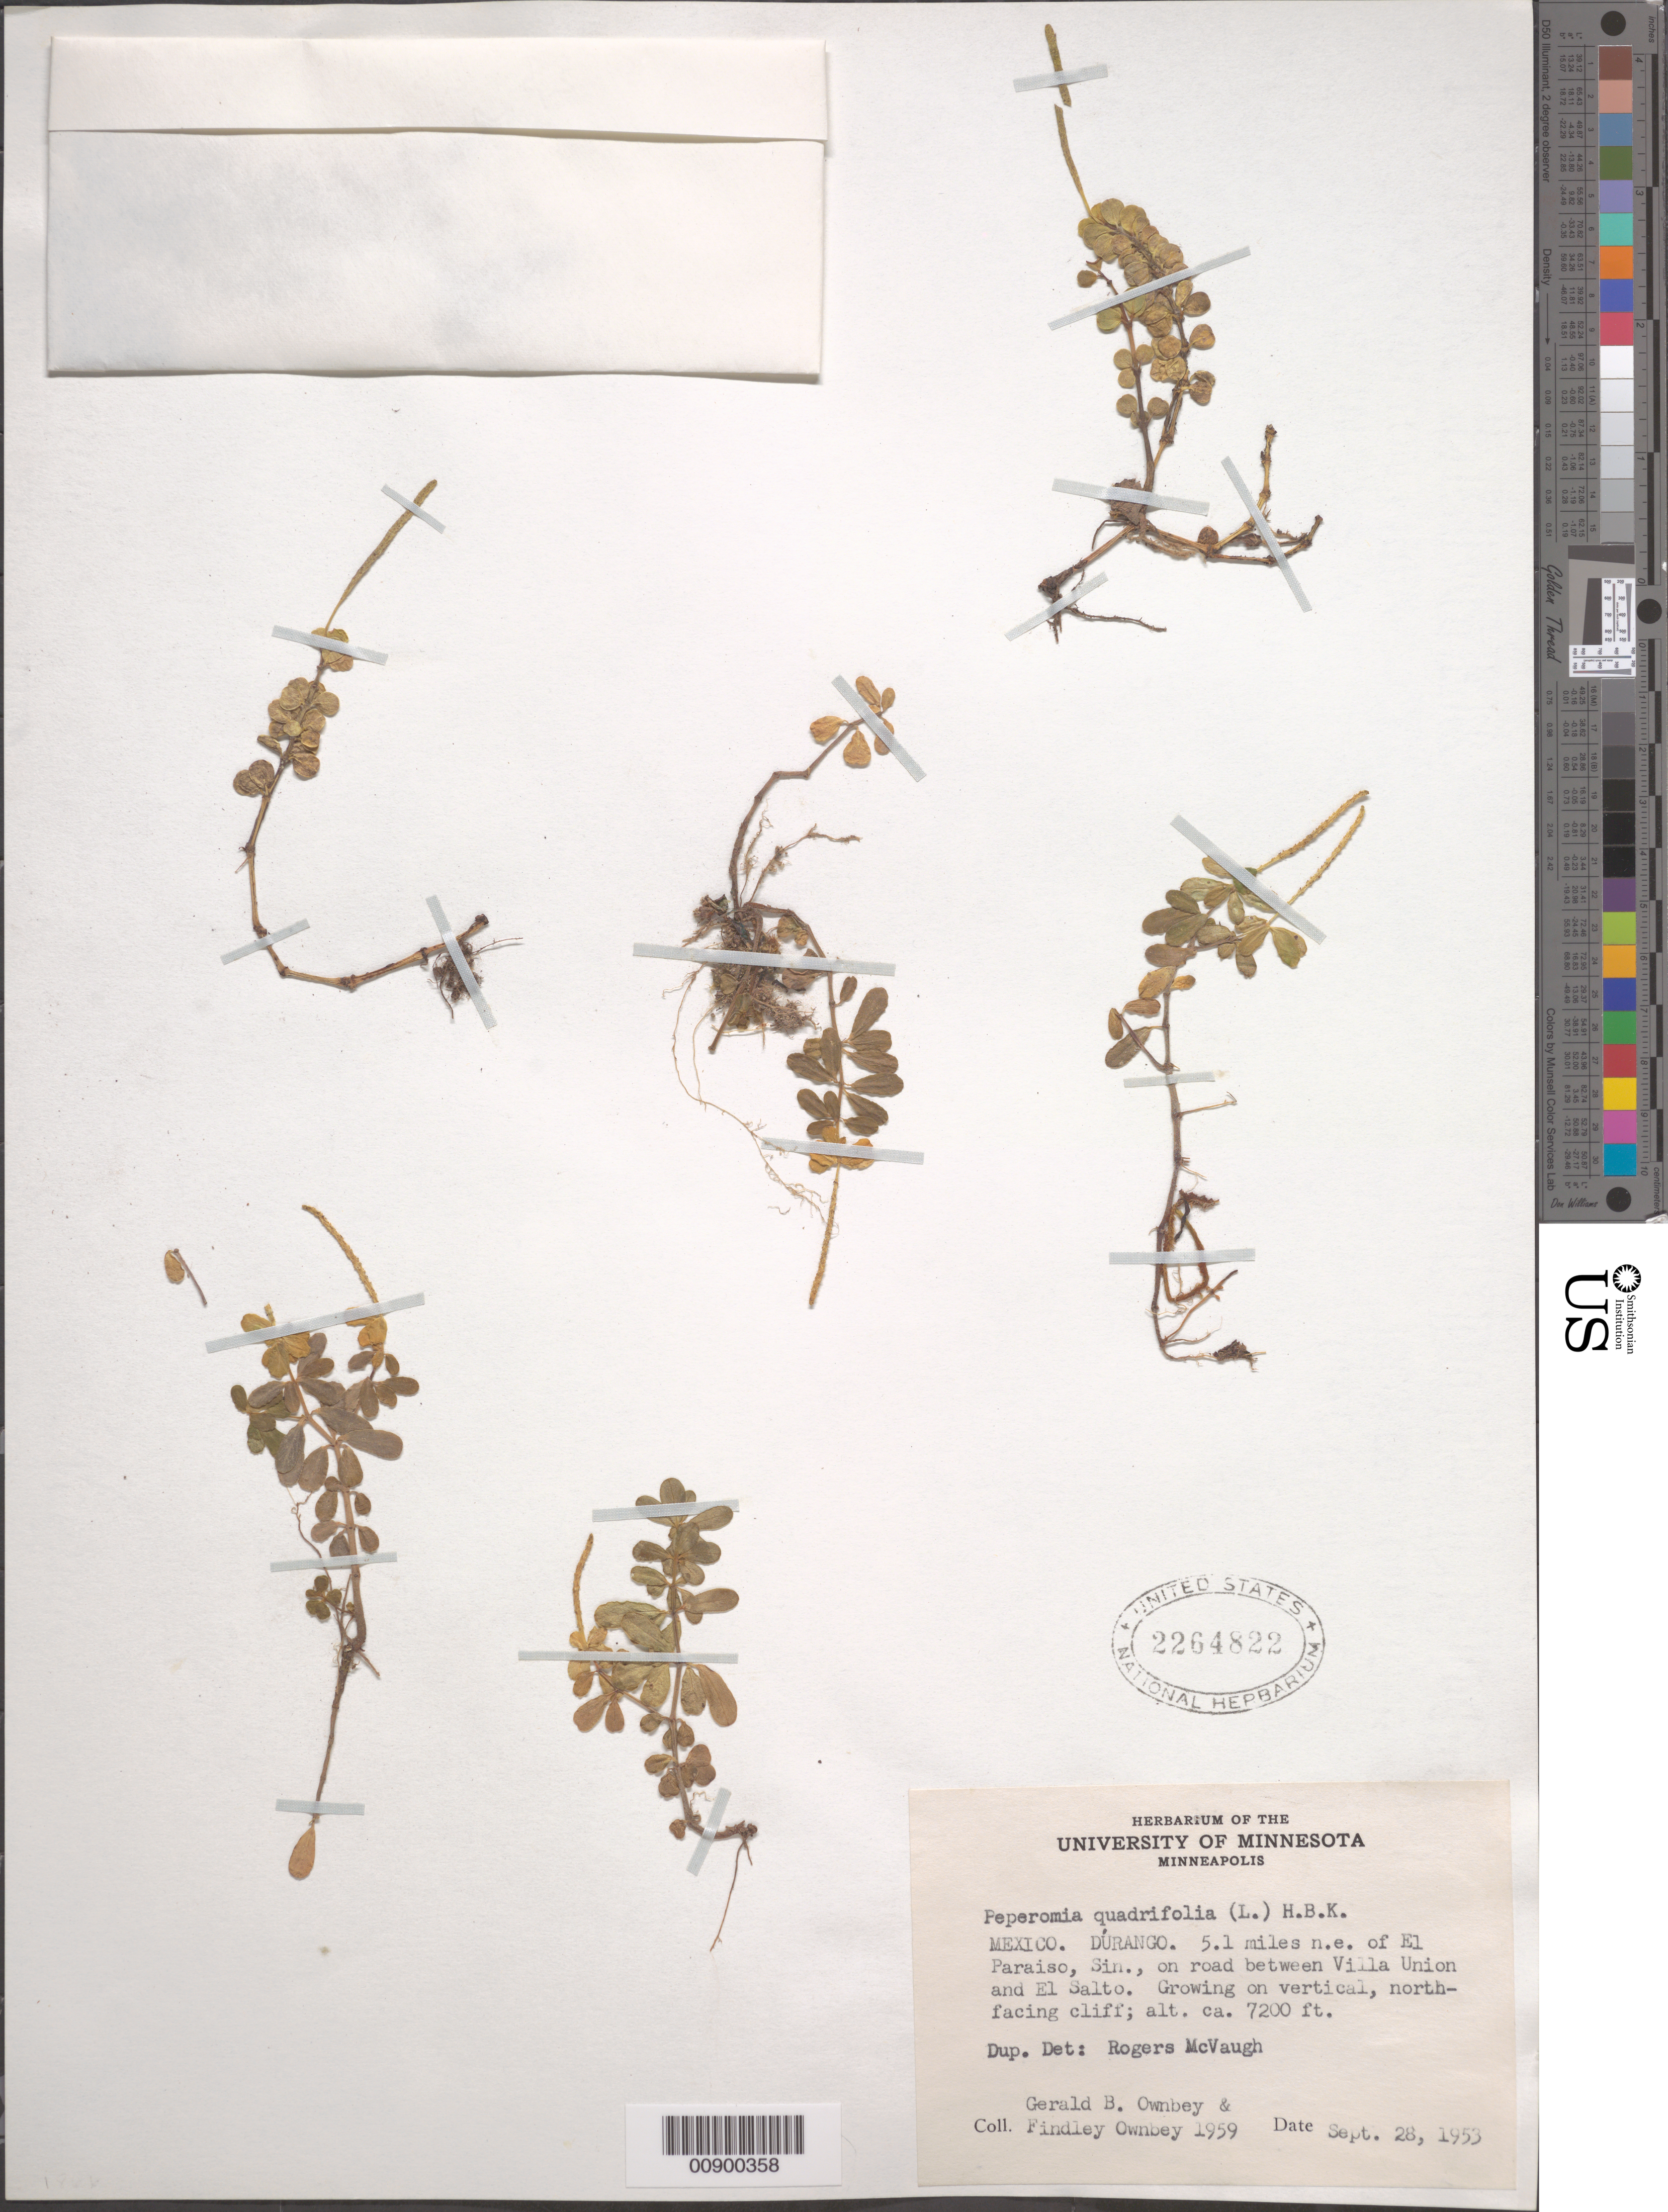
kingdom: Plantae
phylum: Tracheophyta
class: Magnoliopsida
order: Piperales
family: Piperaceae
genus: Peperomia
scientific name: Peperomia quadrifolia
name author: (L.) Kunth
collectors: G. B. Ownbey & F. Ownbey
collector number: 1959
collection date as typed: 28 Sep 1953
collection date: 1953-09-28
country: Mexico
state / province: Durango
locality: Durango. 5.1 miles NE of El Paraiso, Sin., on road between Villa Union and El Salto.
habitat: Growing on vertical, north-facing cliff.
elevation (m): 2195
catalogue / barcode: US 2264822